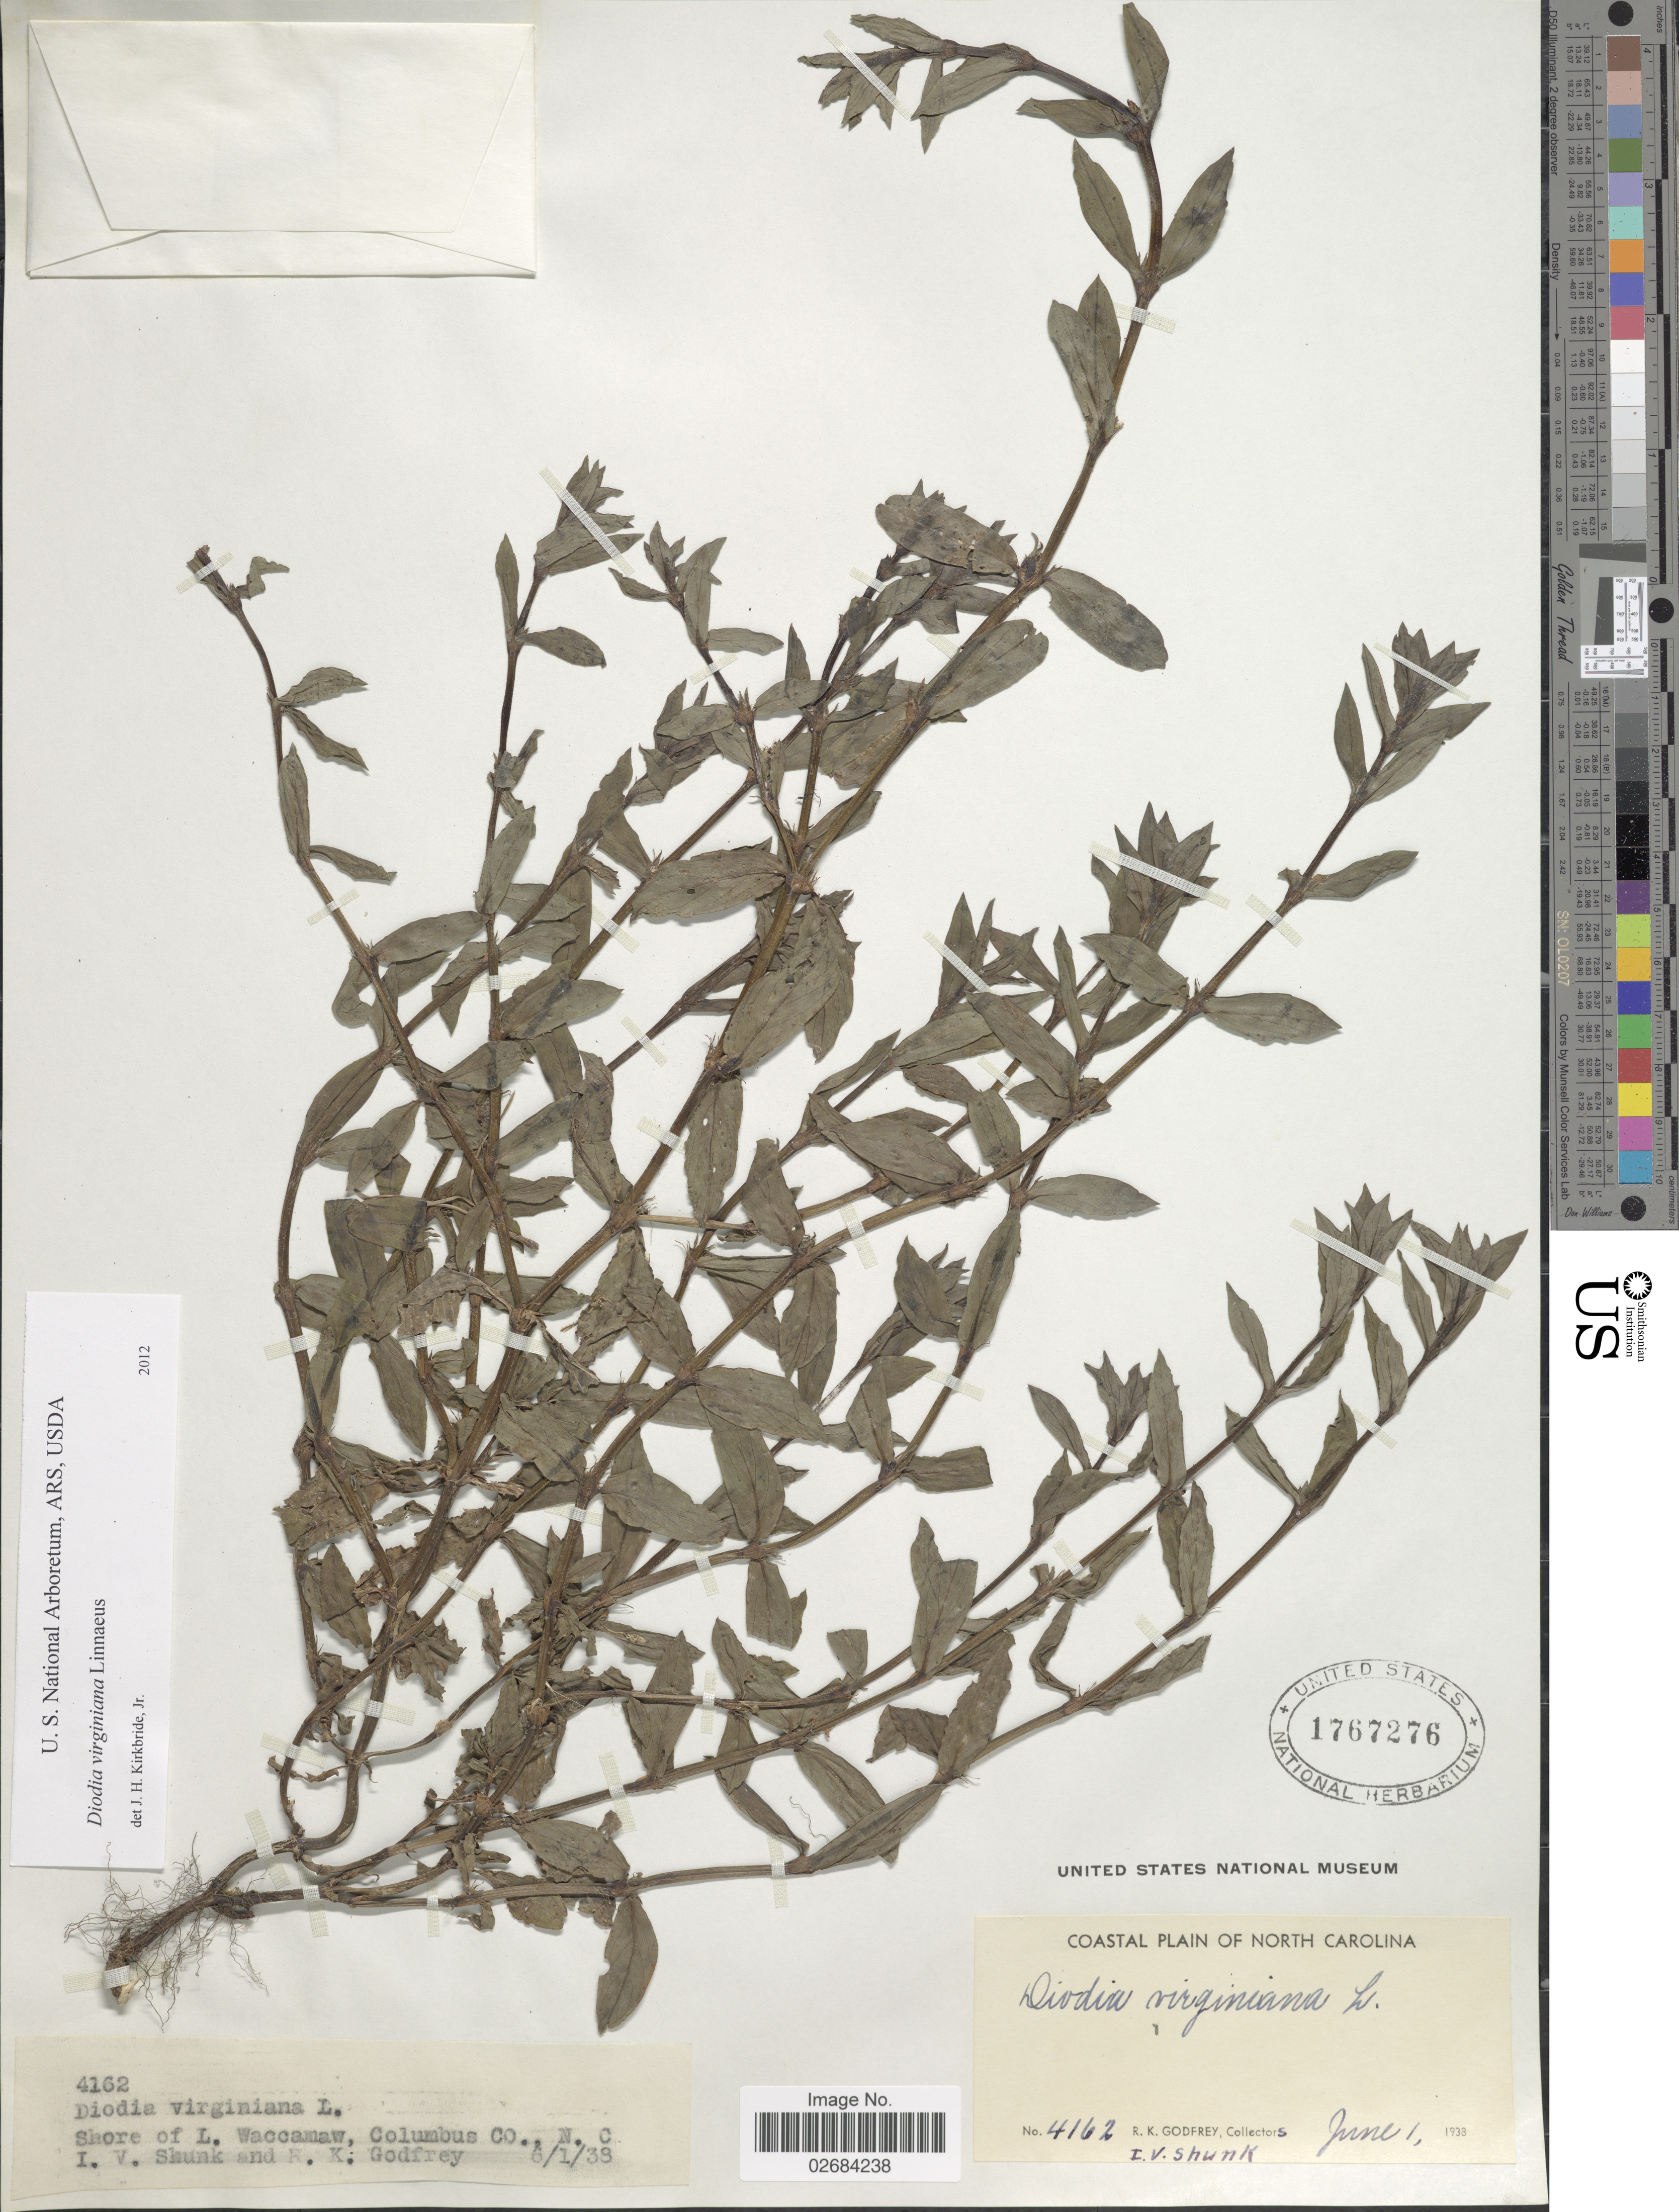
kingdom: Plantae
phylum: Tracheophyta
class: Magnoliopsida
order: Gentianales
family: Rubiaceae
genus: Diodia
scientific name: Diodia virginiana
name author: L.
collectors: I. Shunk & R. K. Godfrey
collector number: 4162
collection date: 1938-06-01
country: United States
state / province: North Carolina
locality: Coastal Plain, Shore of L. Waccamaw, Columbus Co.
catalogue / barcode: US 1767276